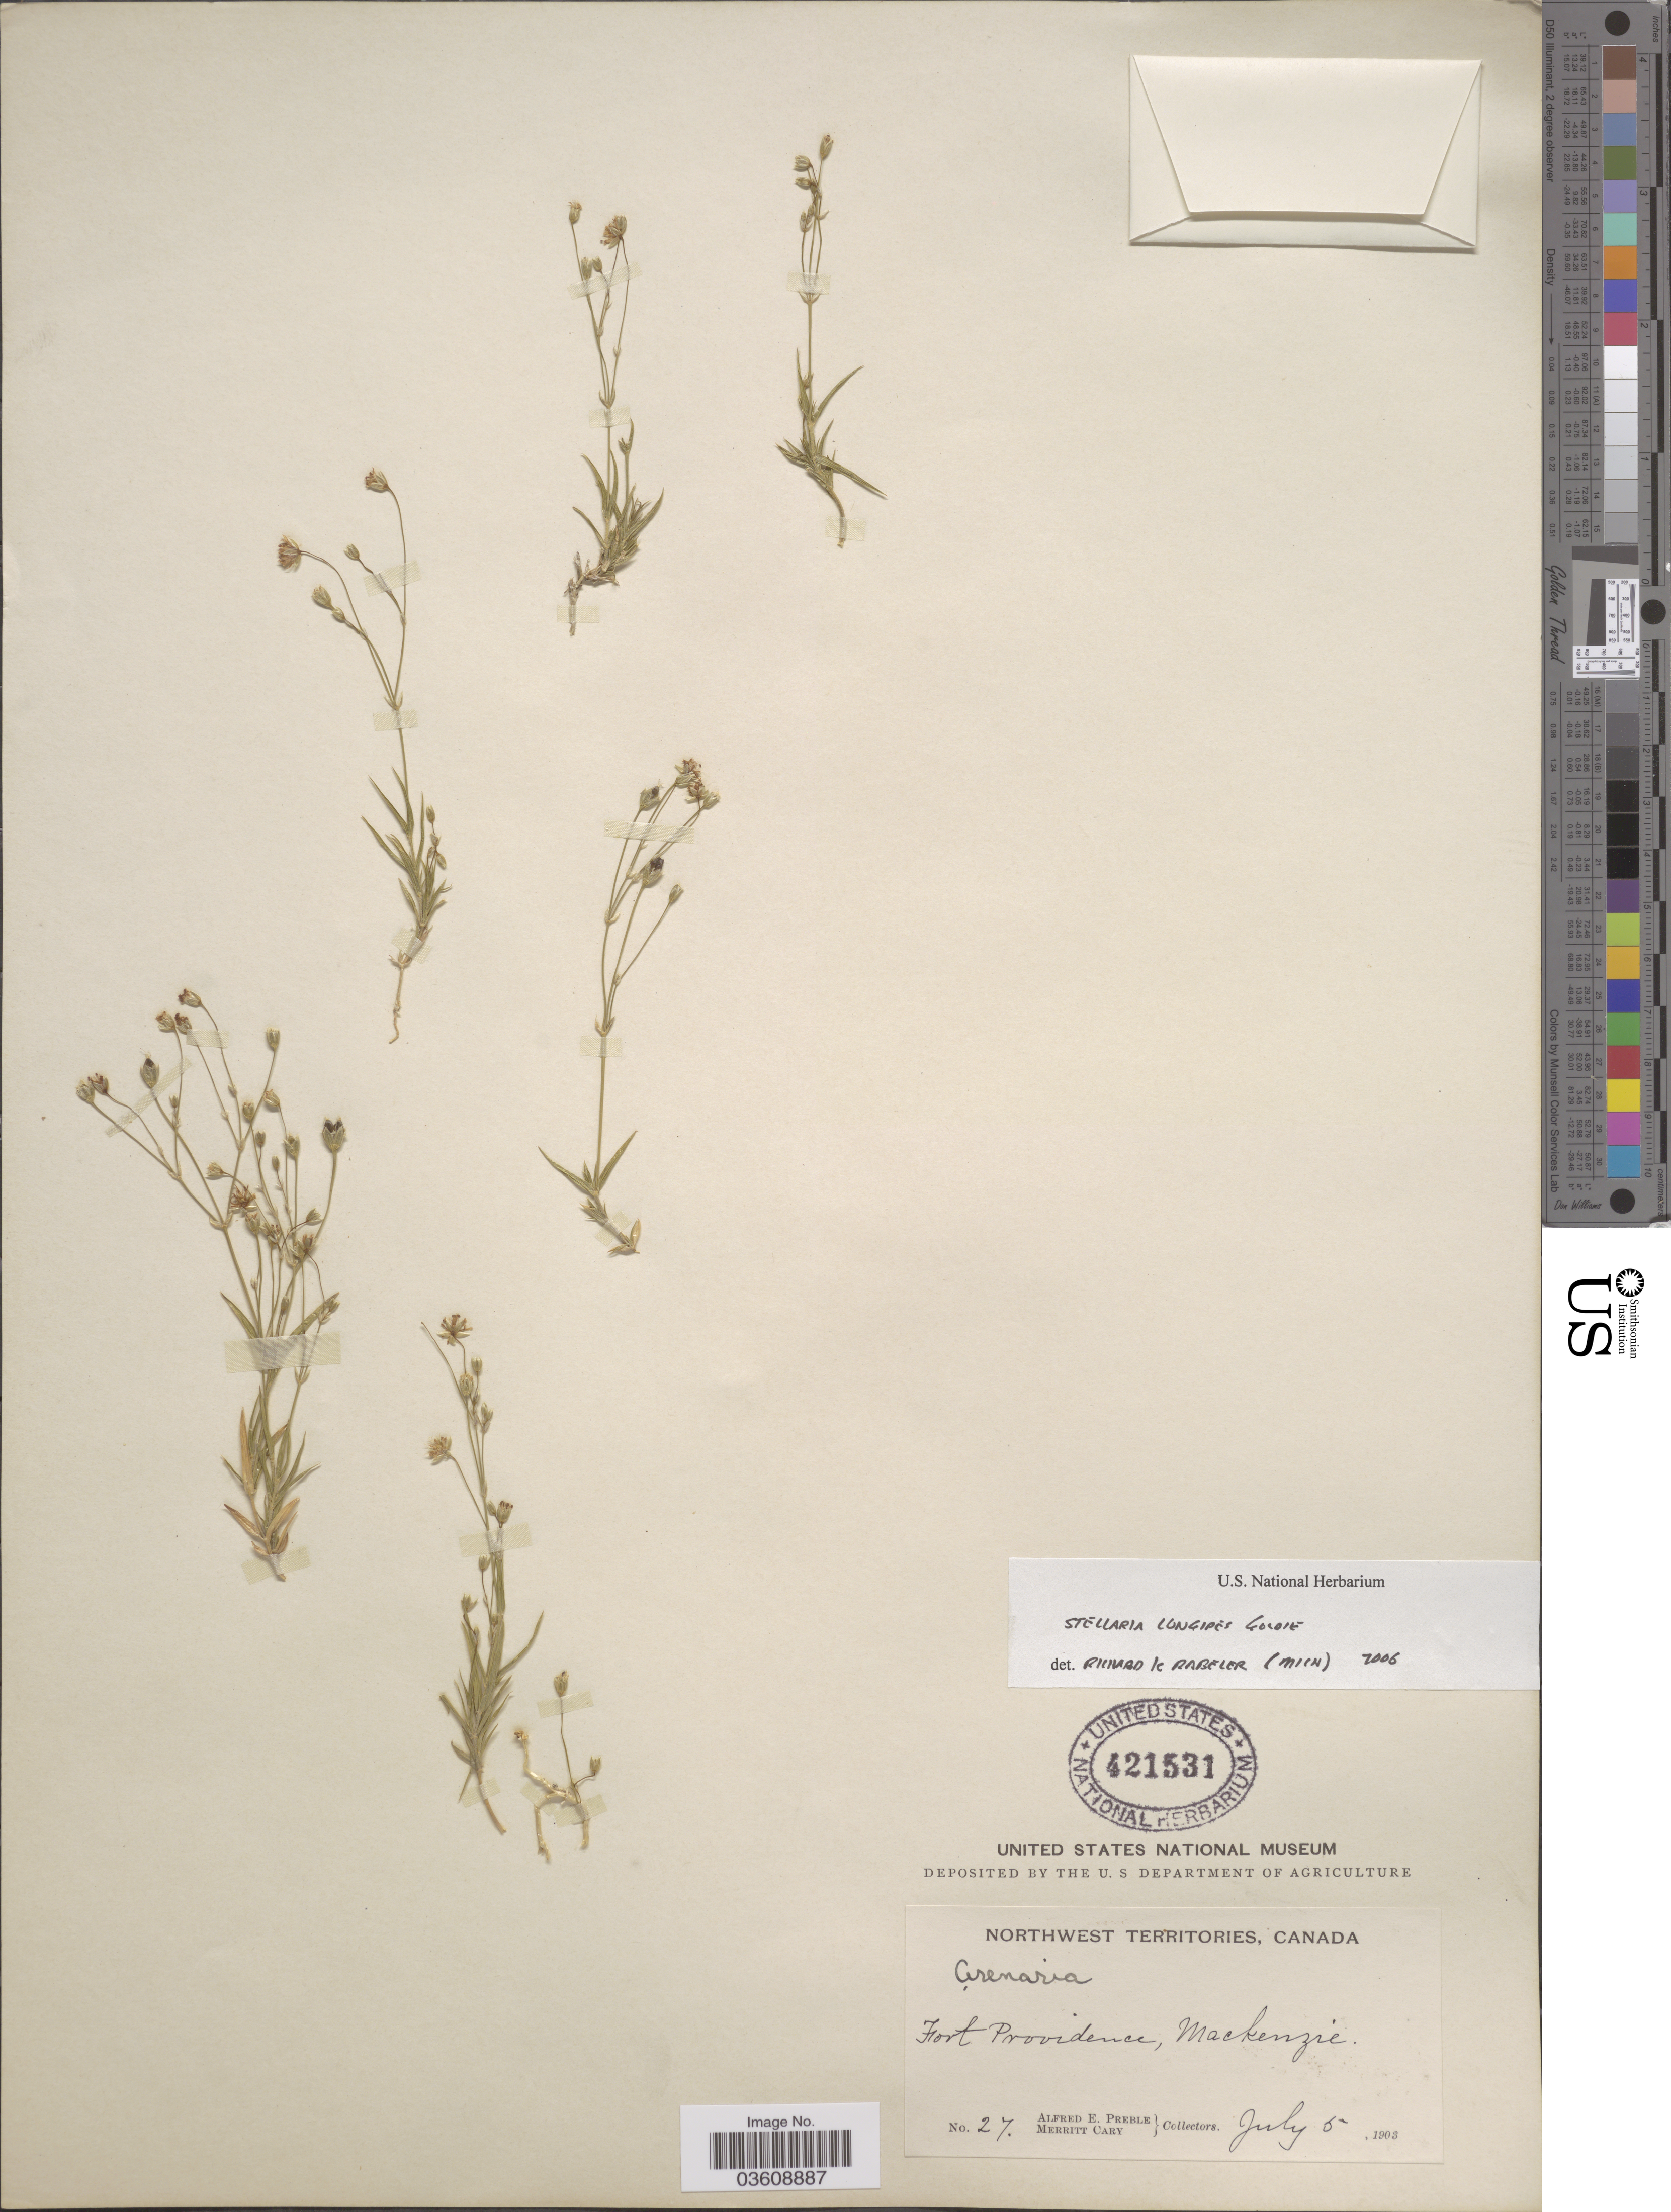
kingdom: Plantae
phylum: Tracheophyta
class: Magnoliopsida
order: Caryophyllales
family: Caryophyllaceae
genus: Stellaria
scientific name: Stellaria longipes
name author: Goldie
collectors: A. Preble & M. Cary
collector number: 27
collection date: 1903-07-05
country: Canada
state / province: Northwest Territories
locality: Fort Providence, Mackenzie.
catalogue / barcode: US 421531